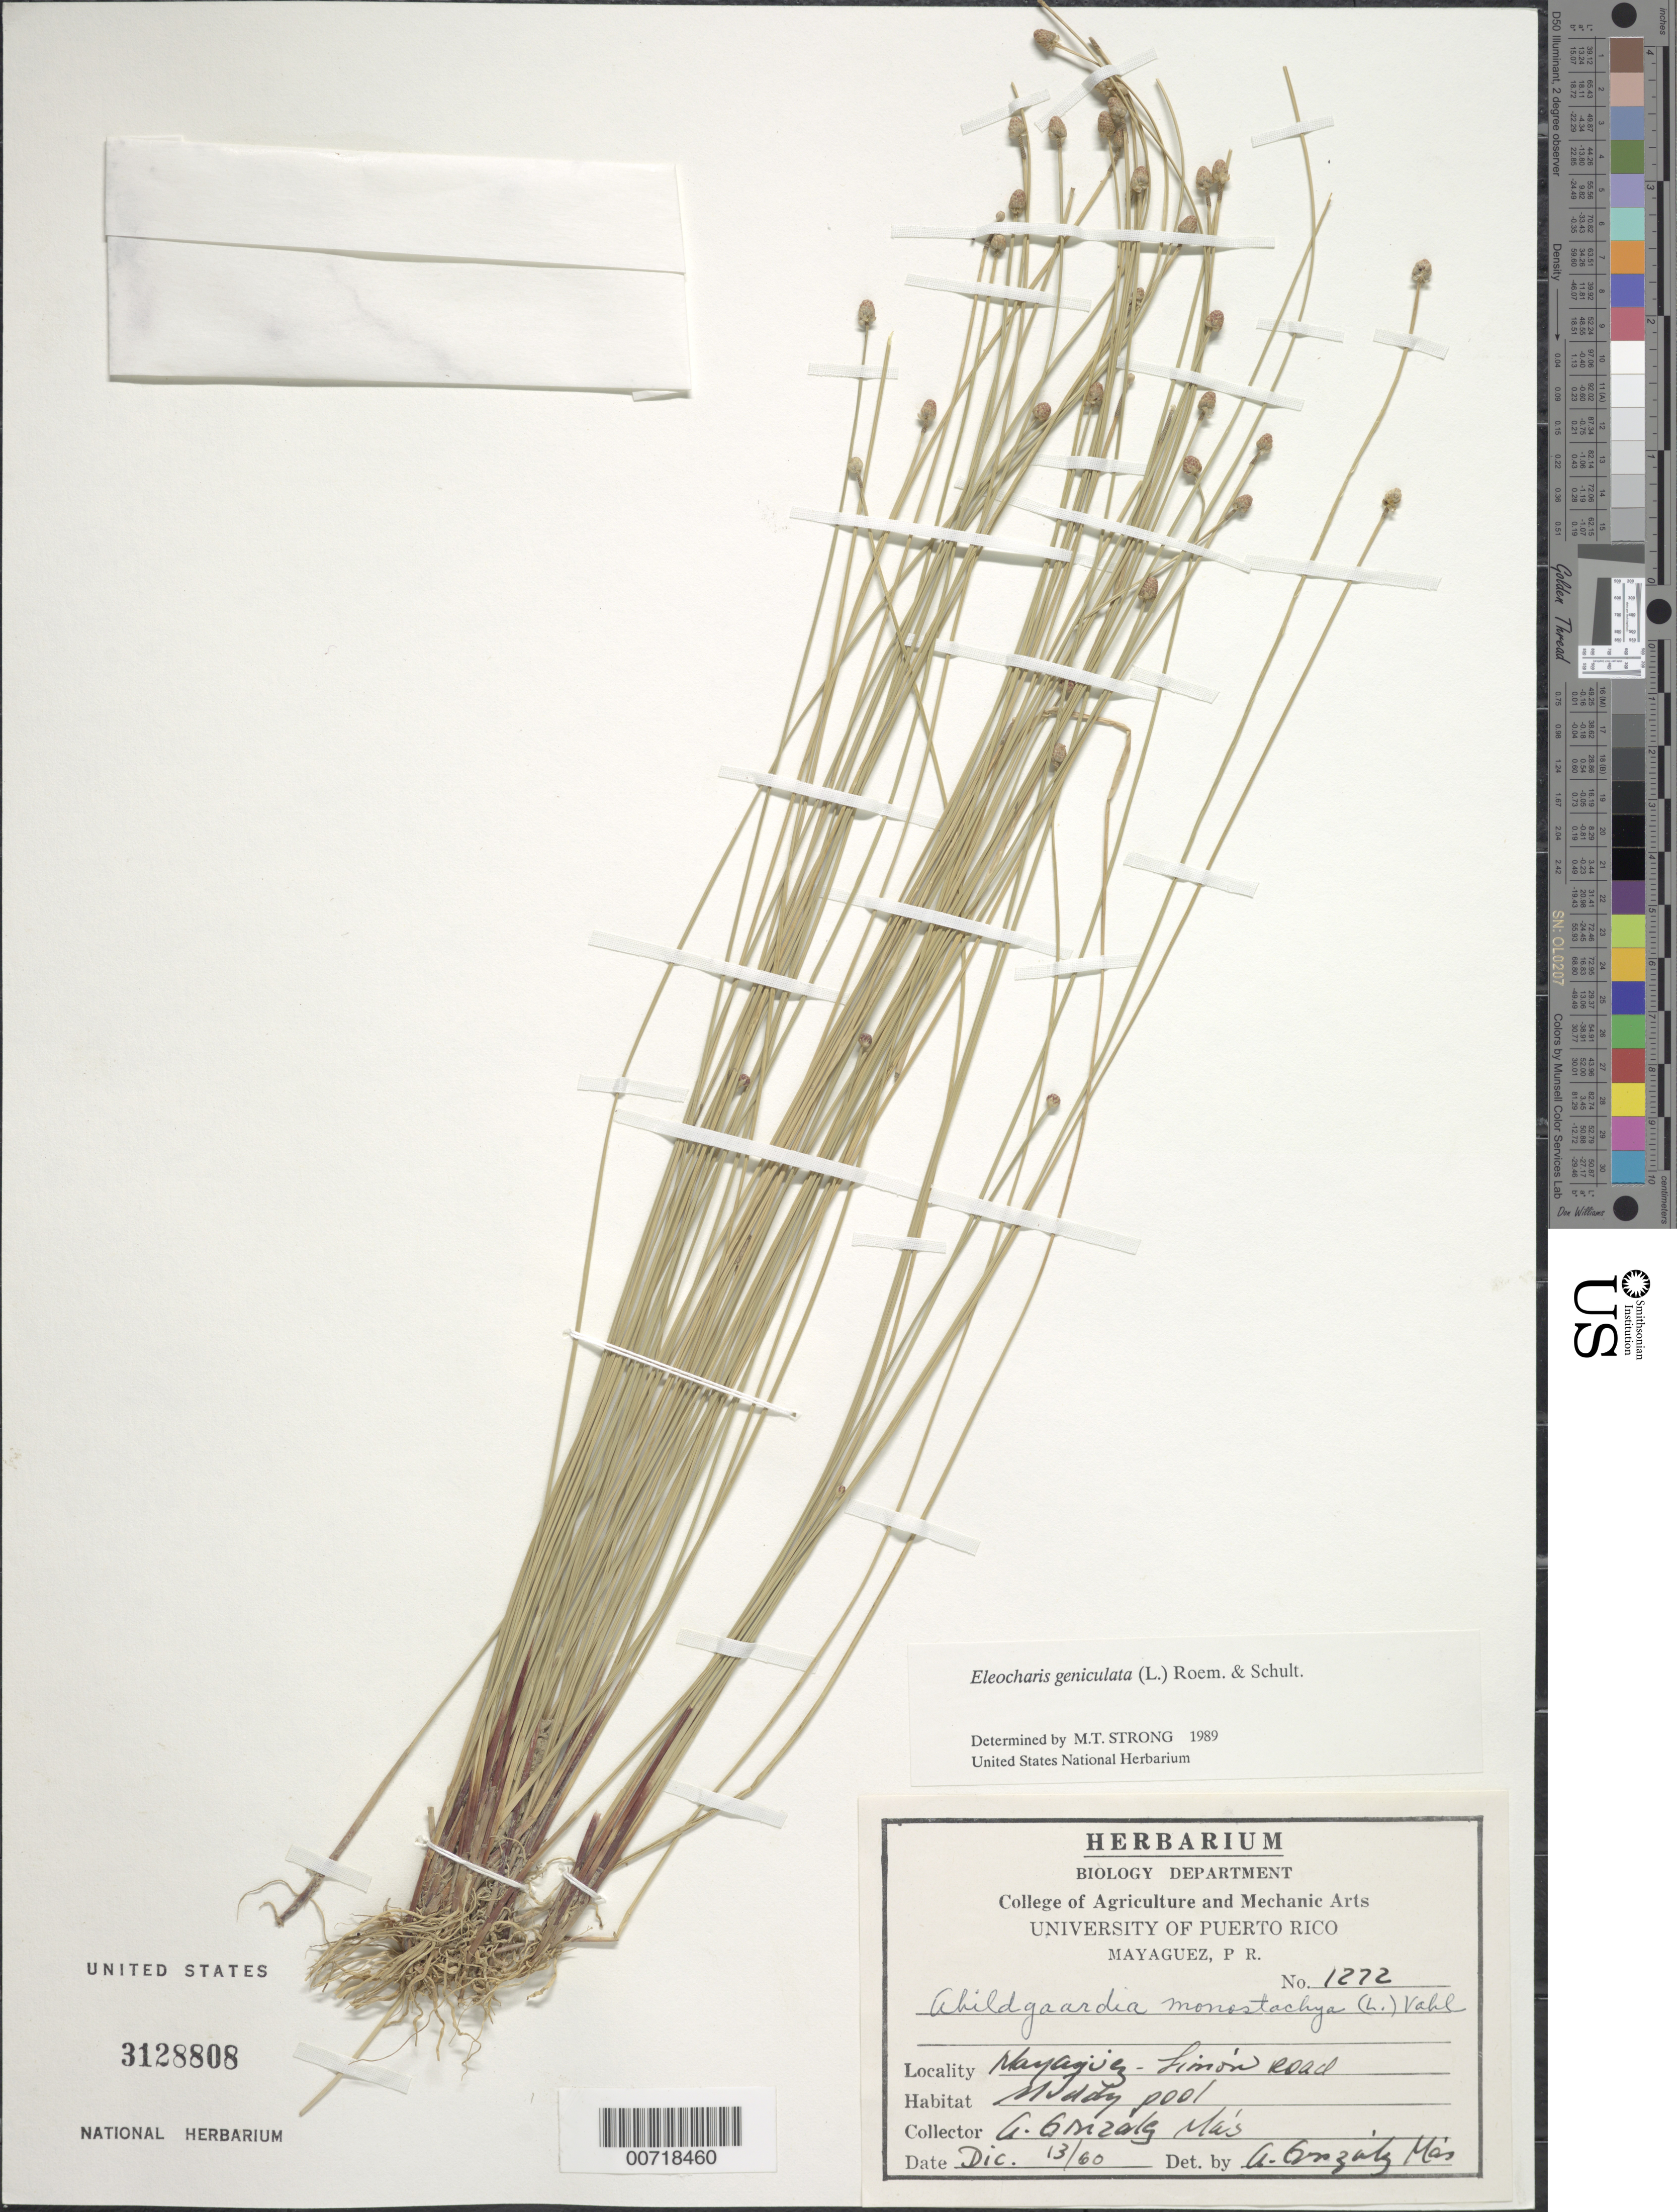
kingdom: Plantae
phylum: Tracheophyta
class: Liliopsida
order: Poales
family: Cyperaceae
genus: Eleocharis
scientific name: Eleocharis geniculata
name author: (L.) Roem. & Schult.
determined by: Strong, M. T., (US), Smithsonian Institution - National Museum of Natural History (UNITED STATES)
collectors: A. González Más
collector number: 1272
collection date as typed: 13 Dec 1960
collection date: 1960-12-13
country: Puerto Rico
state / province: Mayagüez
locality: Mayagüez: Limon Road.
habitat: Muddy pool.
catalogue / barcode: US 3128808